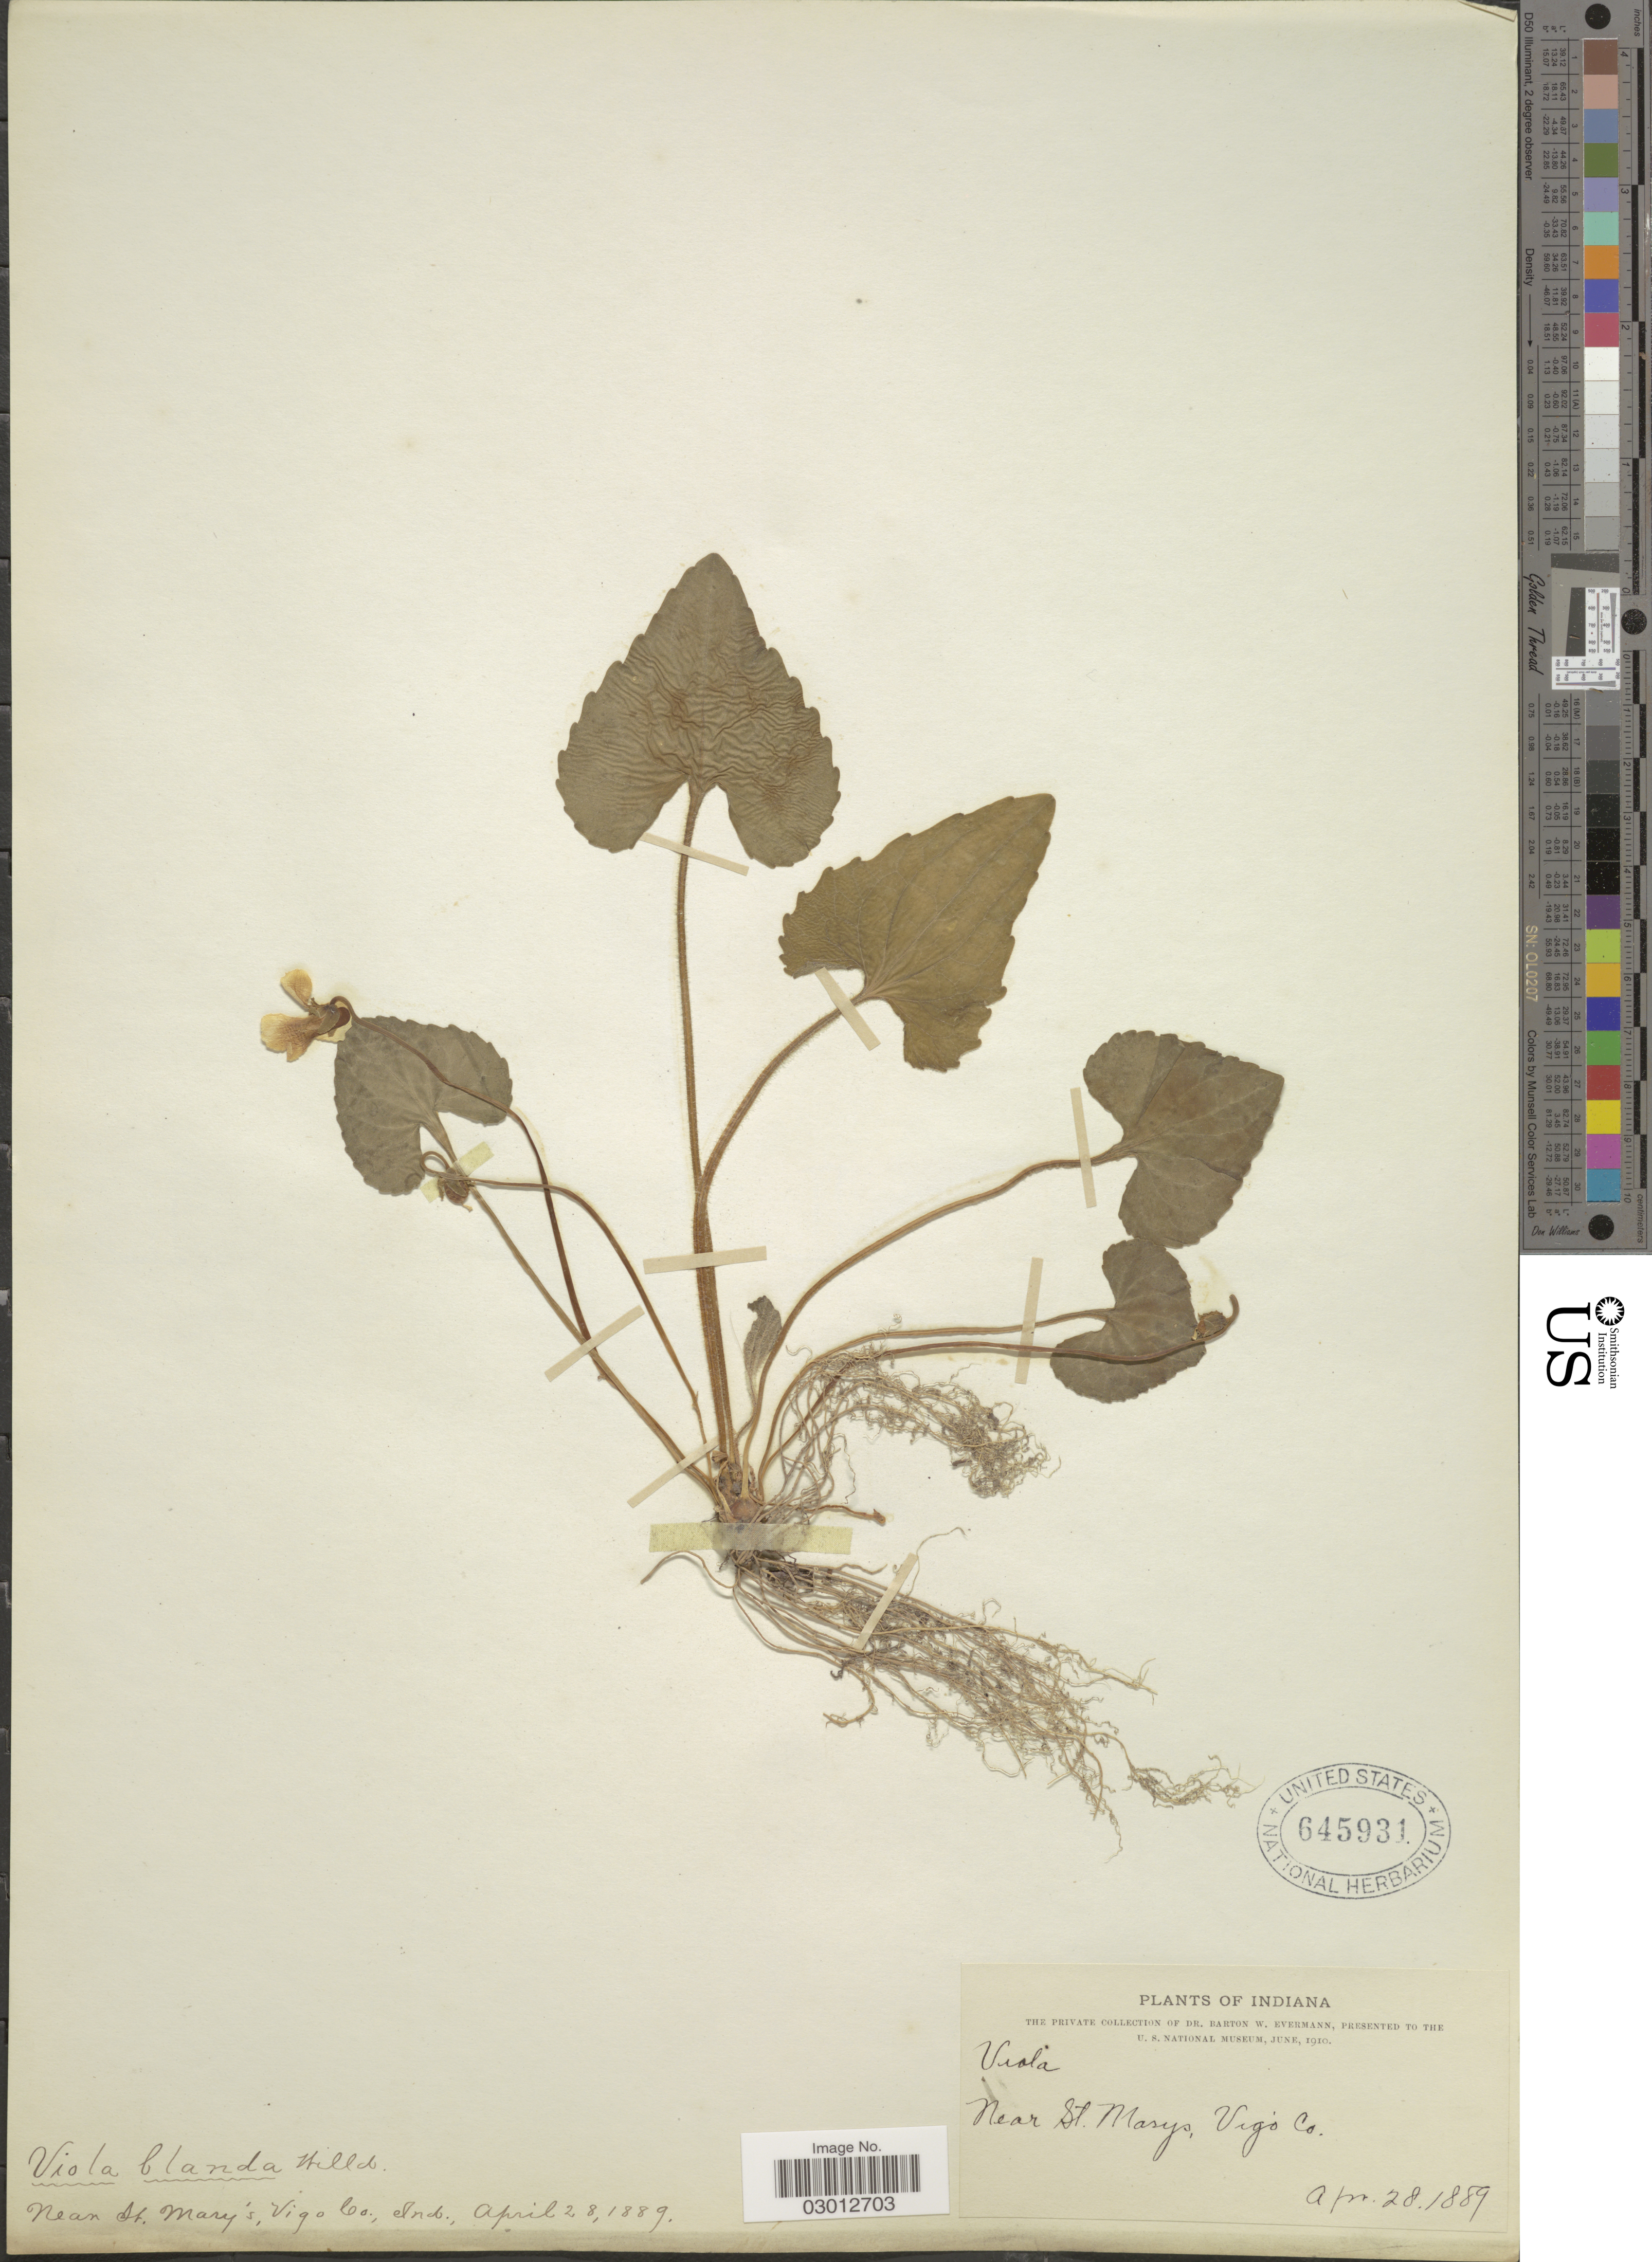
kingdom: Plantae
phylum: Tracheophyta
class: Magnoliopsida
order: Malpighiales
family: Violaceae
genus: Viola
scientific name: Viola papilionacea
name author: Pursh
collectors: B. W. Evermann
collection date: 1889-04-28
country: United States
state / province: Indiana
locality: Near St. Mary's, Vigo Co.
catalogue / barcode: US 645931